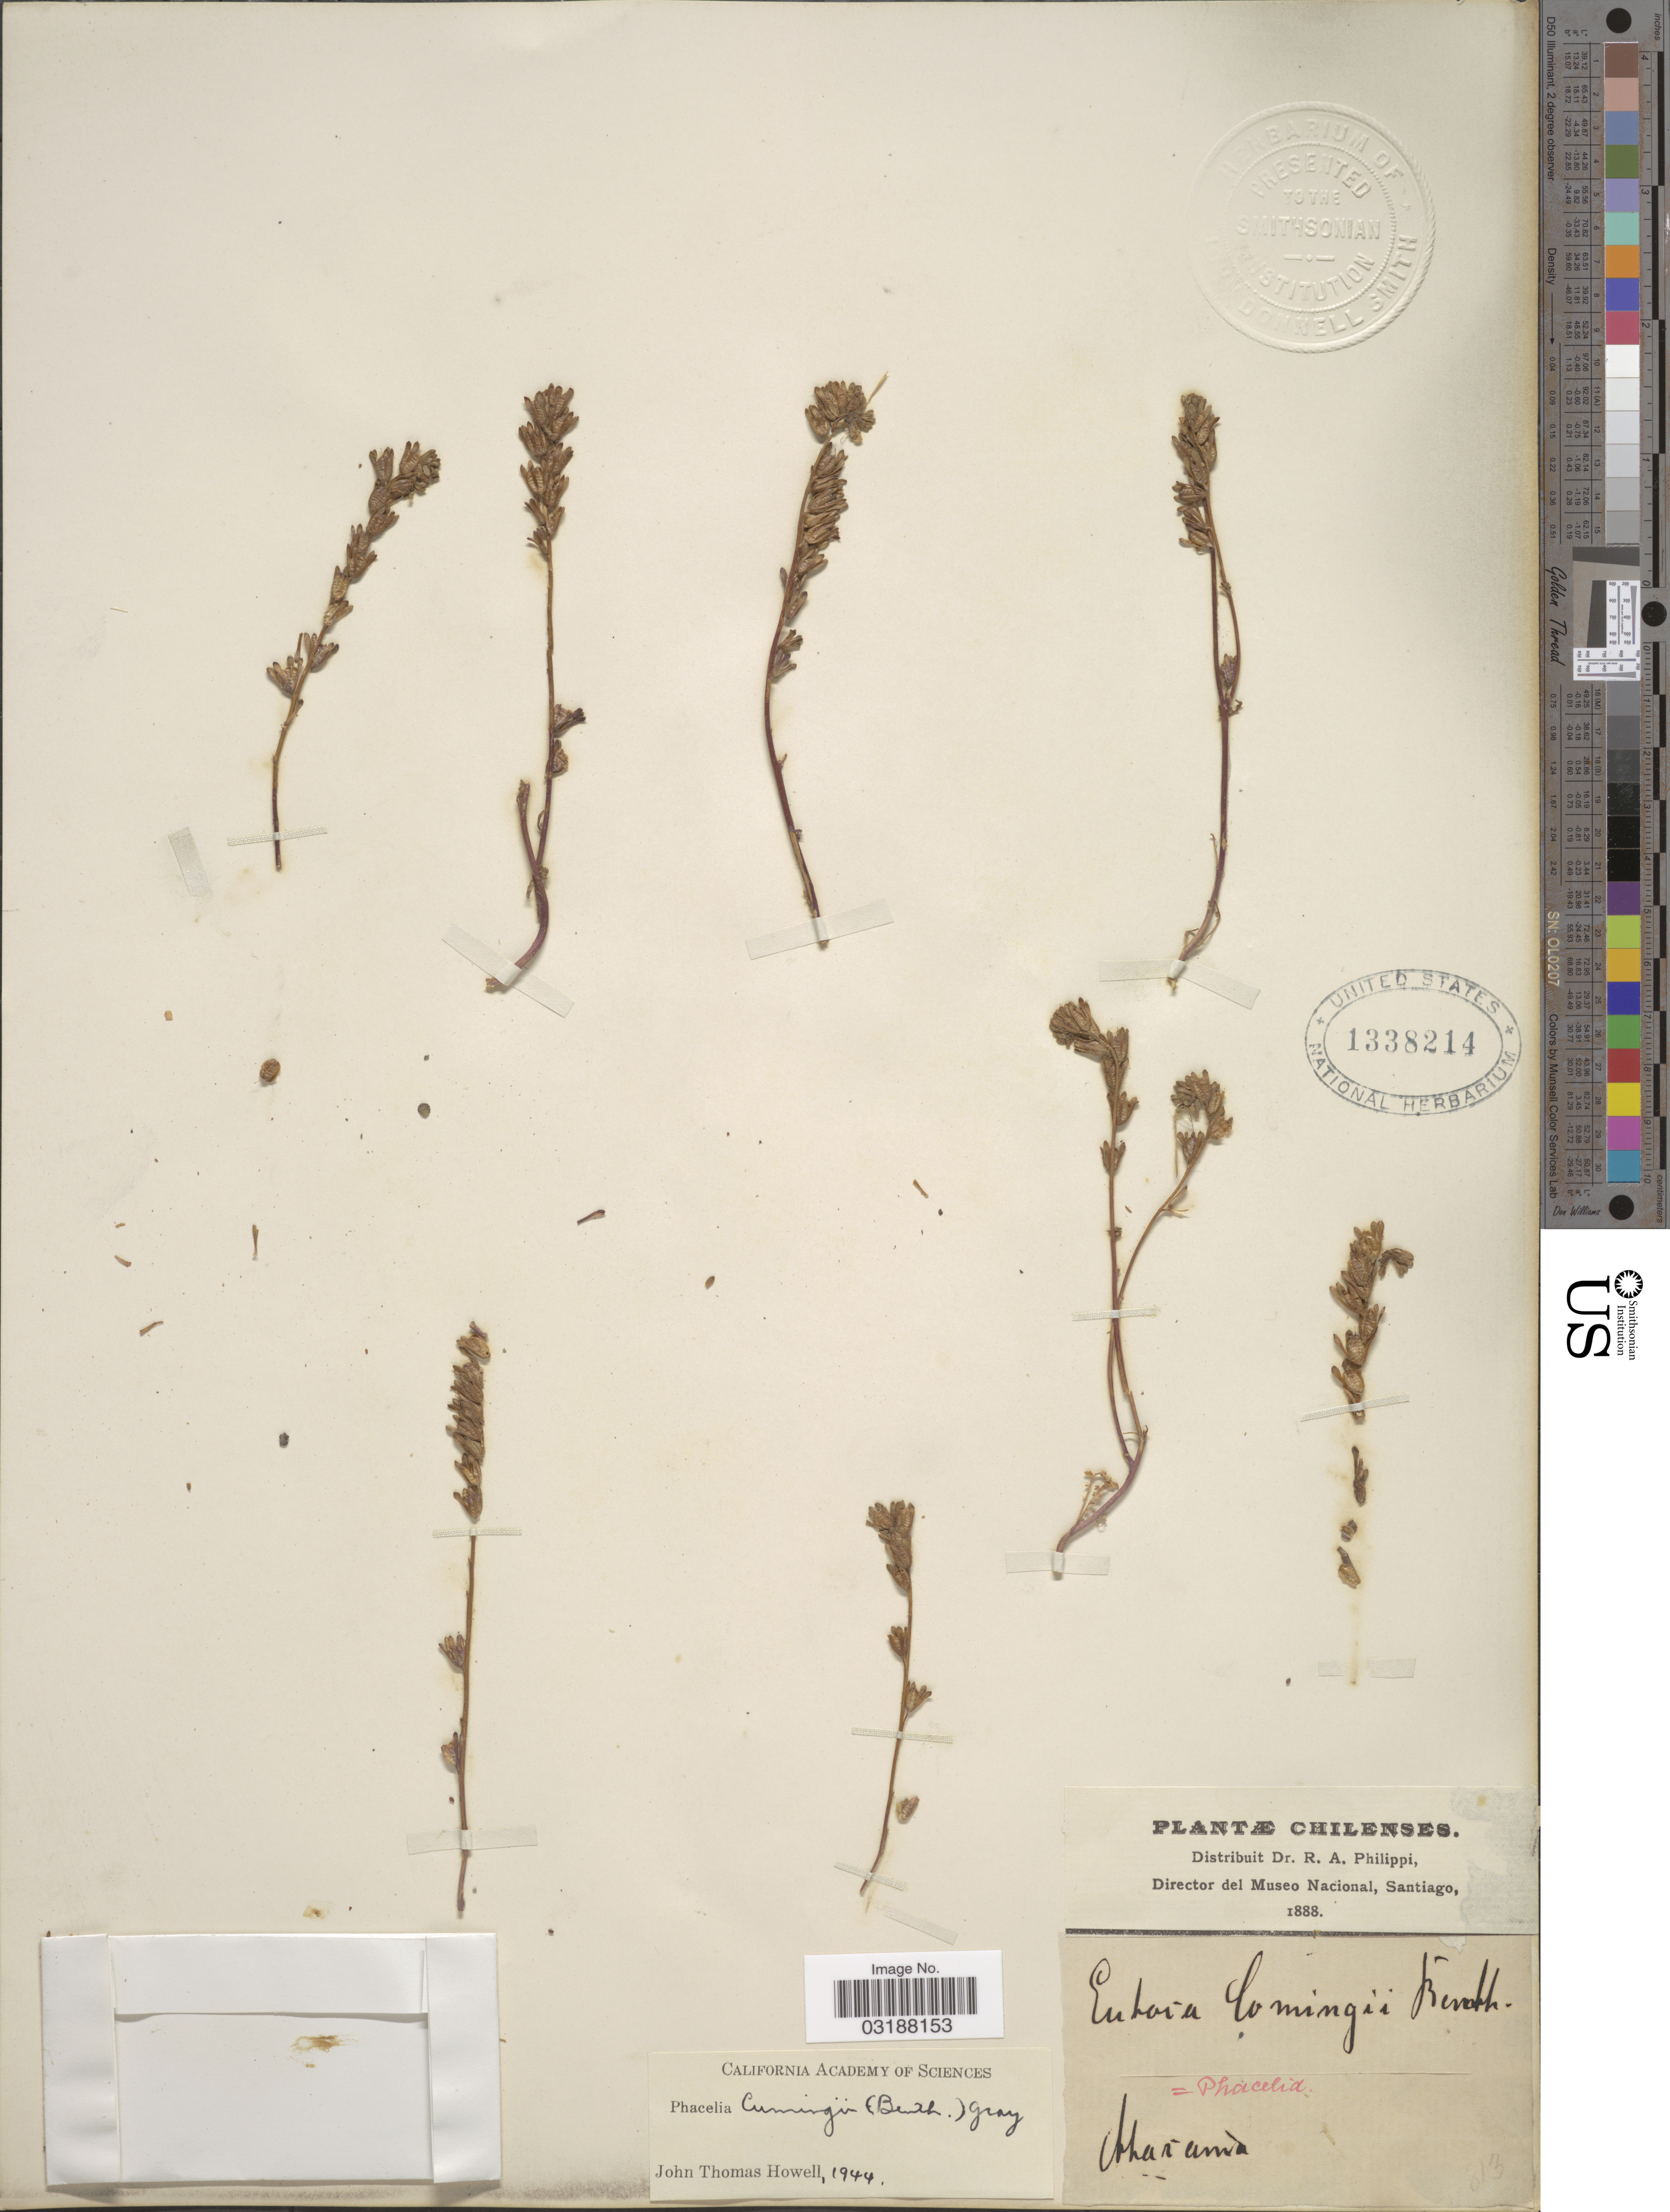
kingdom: Plantae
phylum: Tracheophyta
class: Magnoliopsida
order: Boraginales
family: Hydrophyllaceae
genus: Phacelia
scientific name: Phacelia cumingii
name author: (Benth.) A. Gray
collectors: ex. herb. R.A. Philippi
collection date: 1888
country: Chile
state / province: Atacama (III)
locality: Atacama.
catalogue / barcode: US 1338214